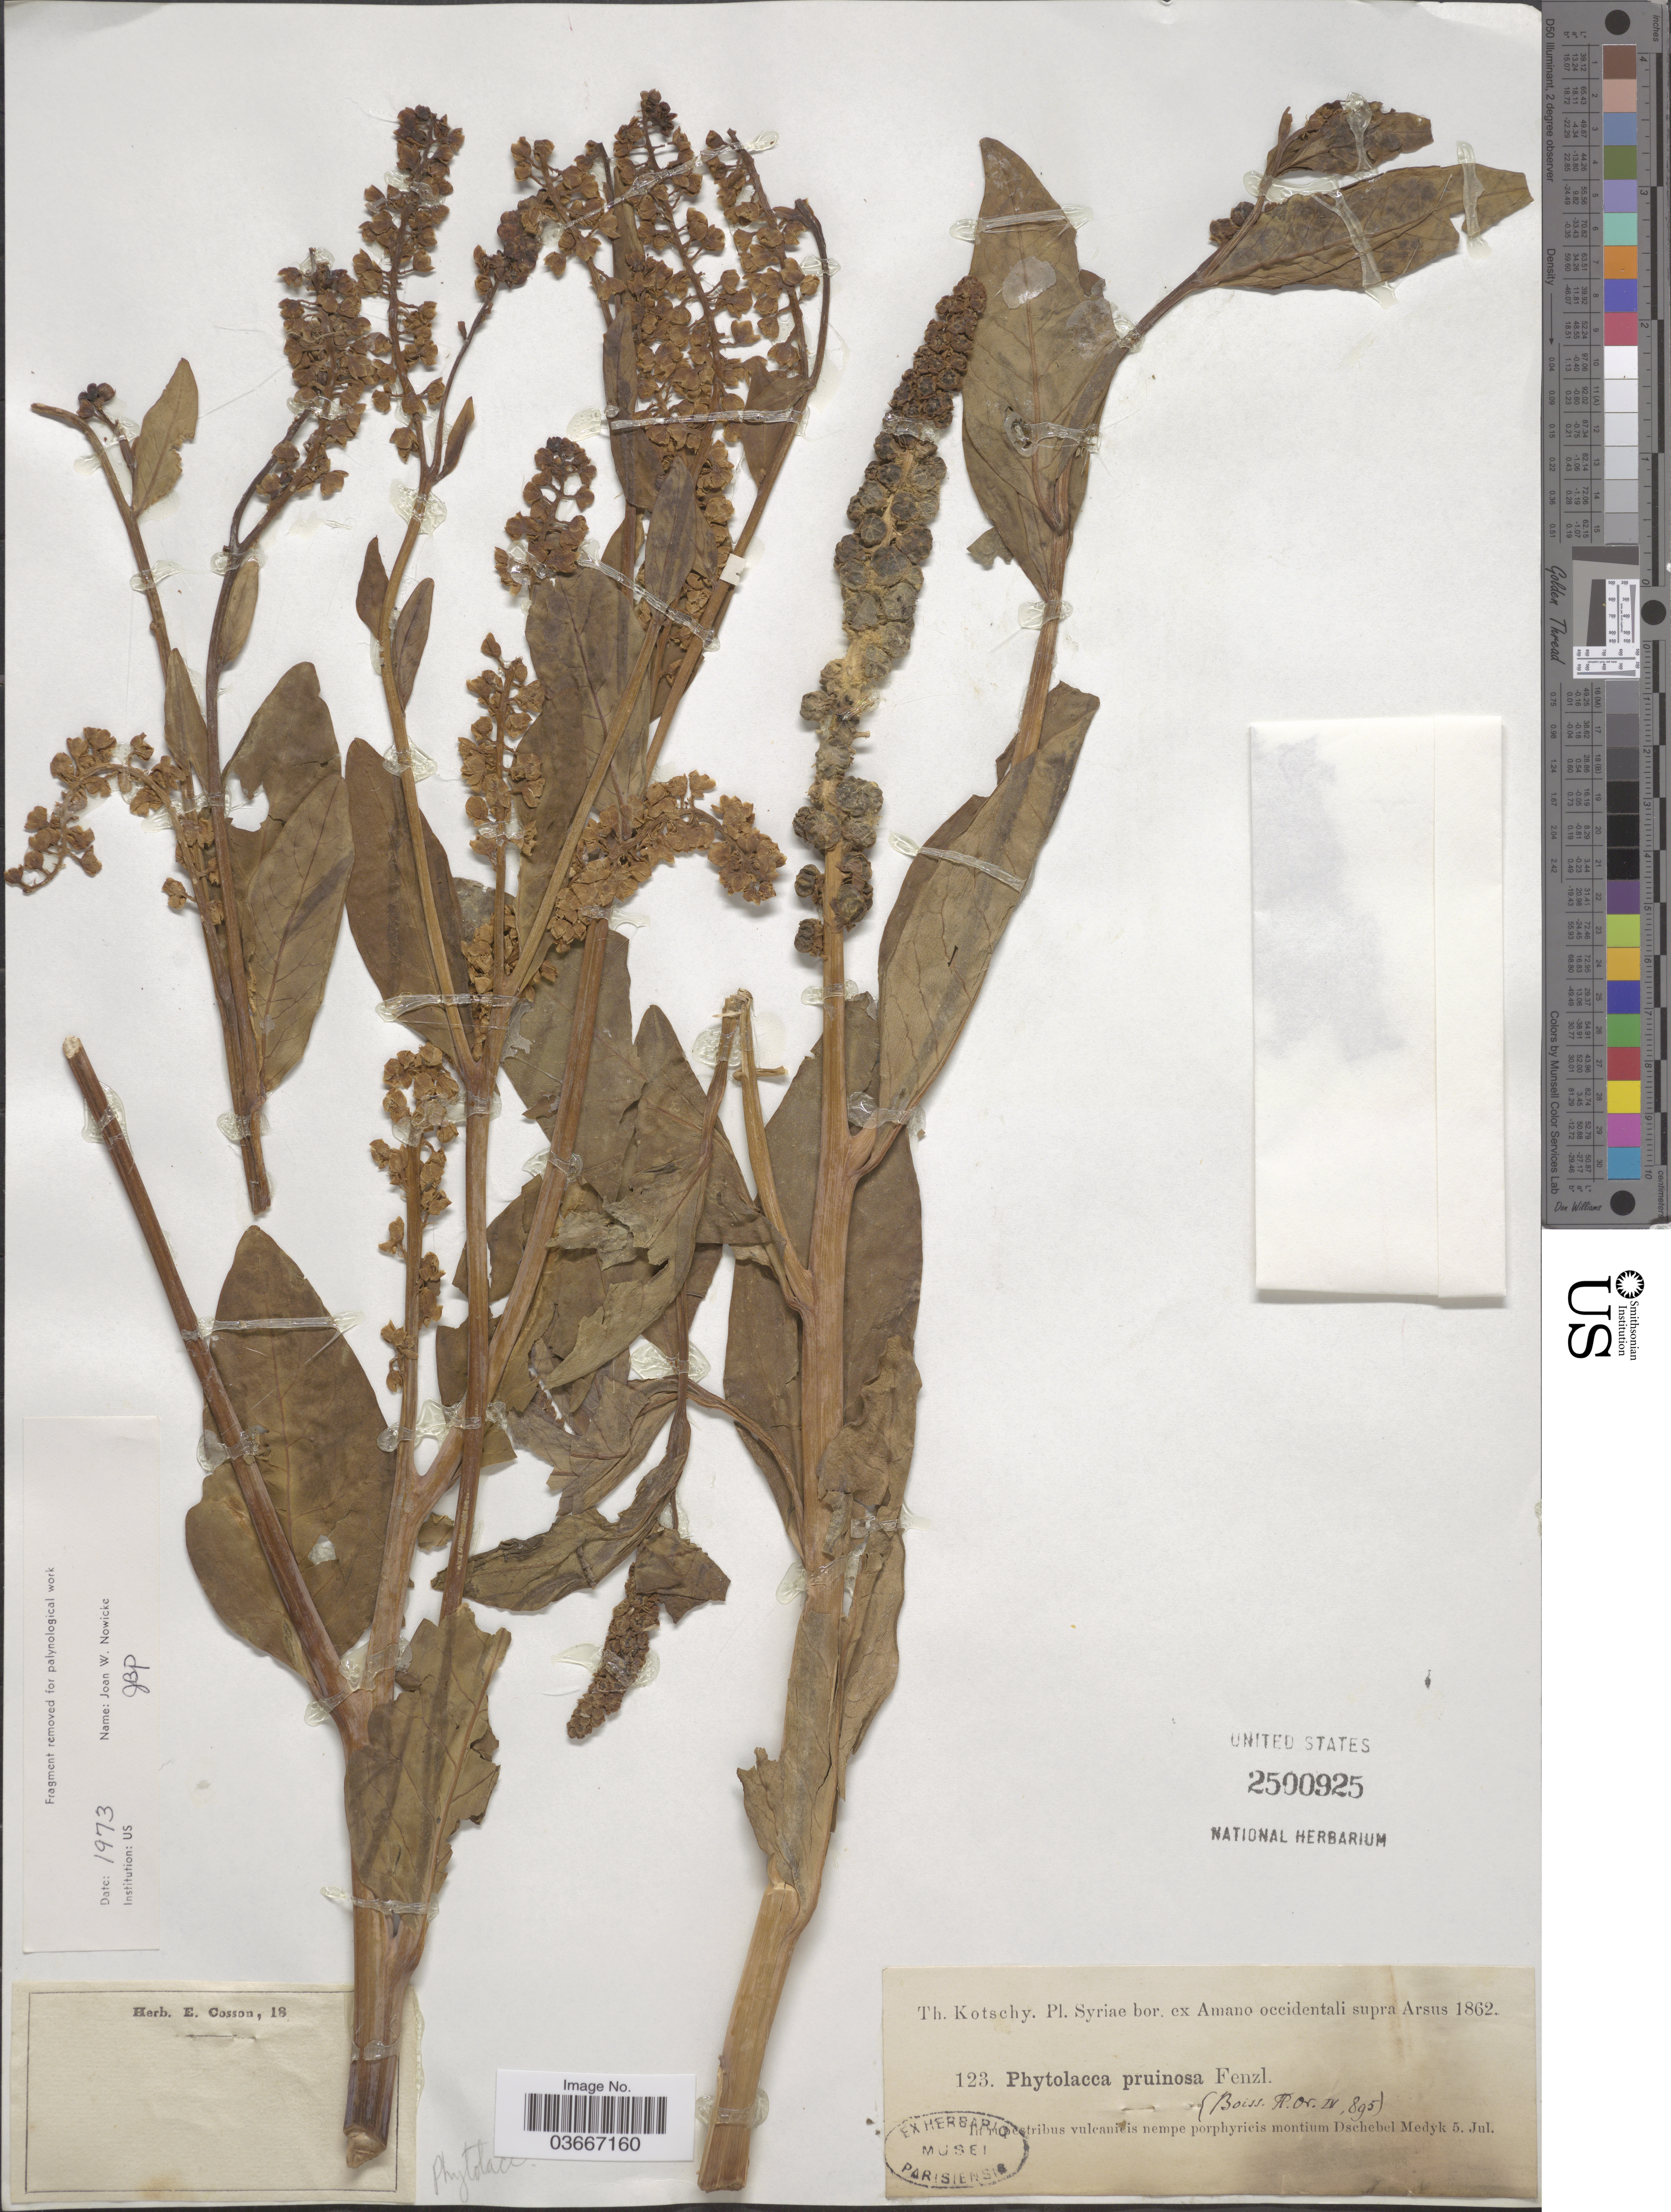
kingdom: Plantae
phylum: Tracheophyta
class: Magnoliopsida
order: Caryophyllales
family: Phytolaccaceae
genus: Phytolacca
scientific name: Phytolacca pruinosa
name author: Fenzl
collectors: K. G. Kotschy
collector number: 123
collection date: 1862-07-05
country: Syria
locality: Ex Amano occidentali supra Arsus. Montium Dschebel Medyk.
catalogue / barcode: US 2500925